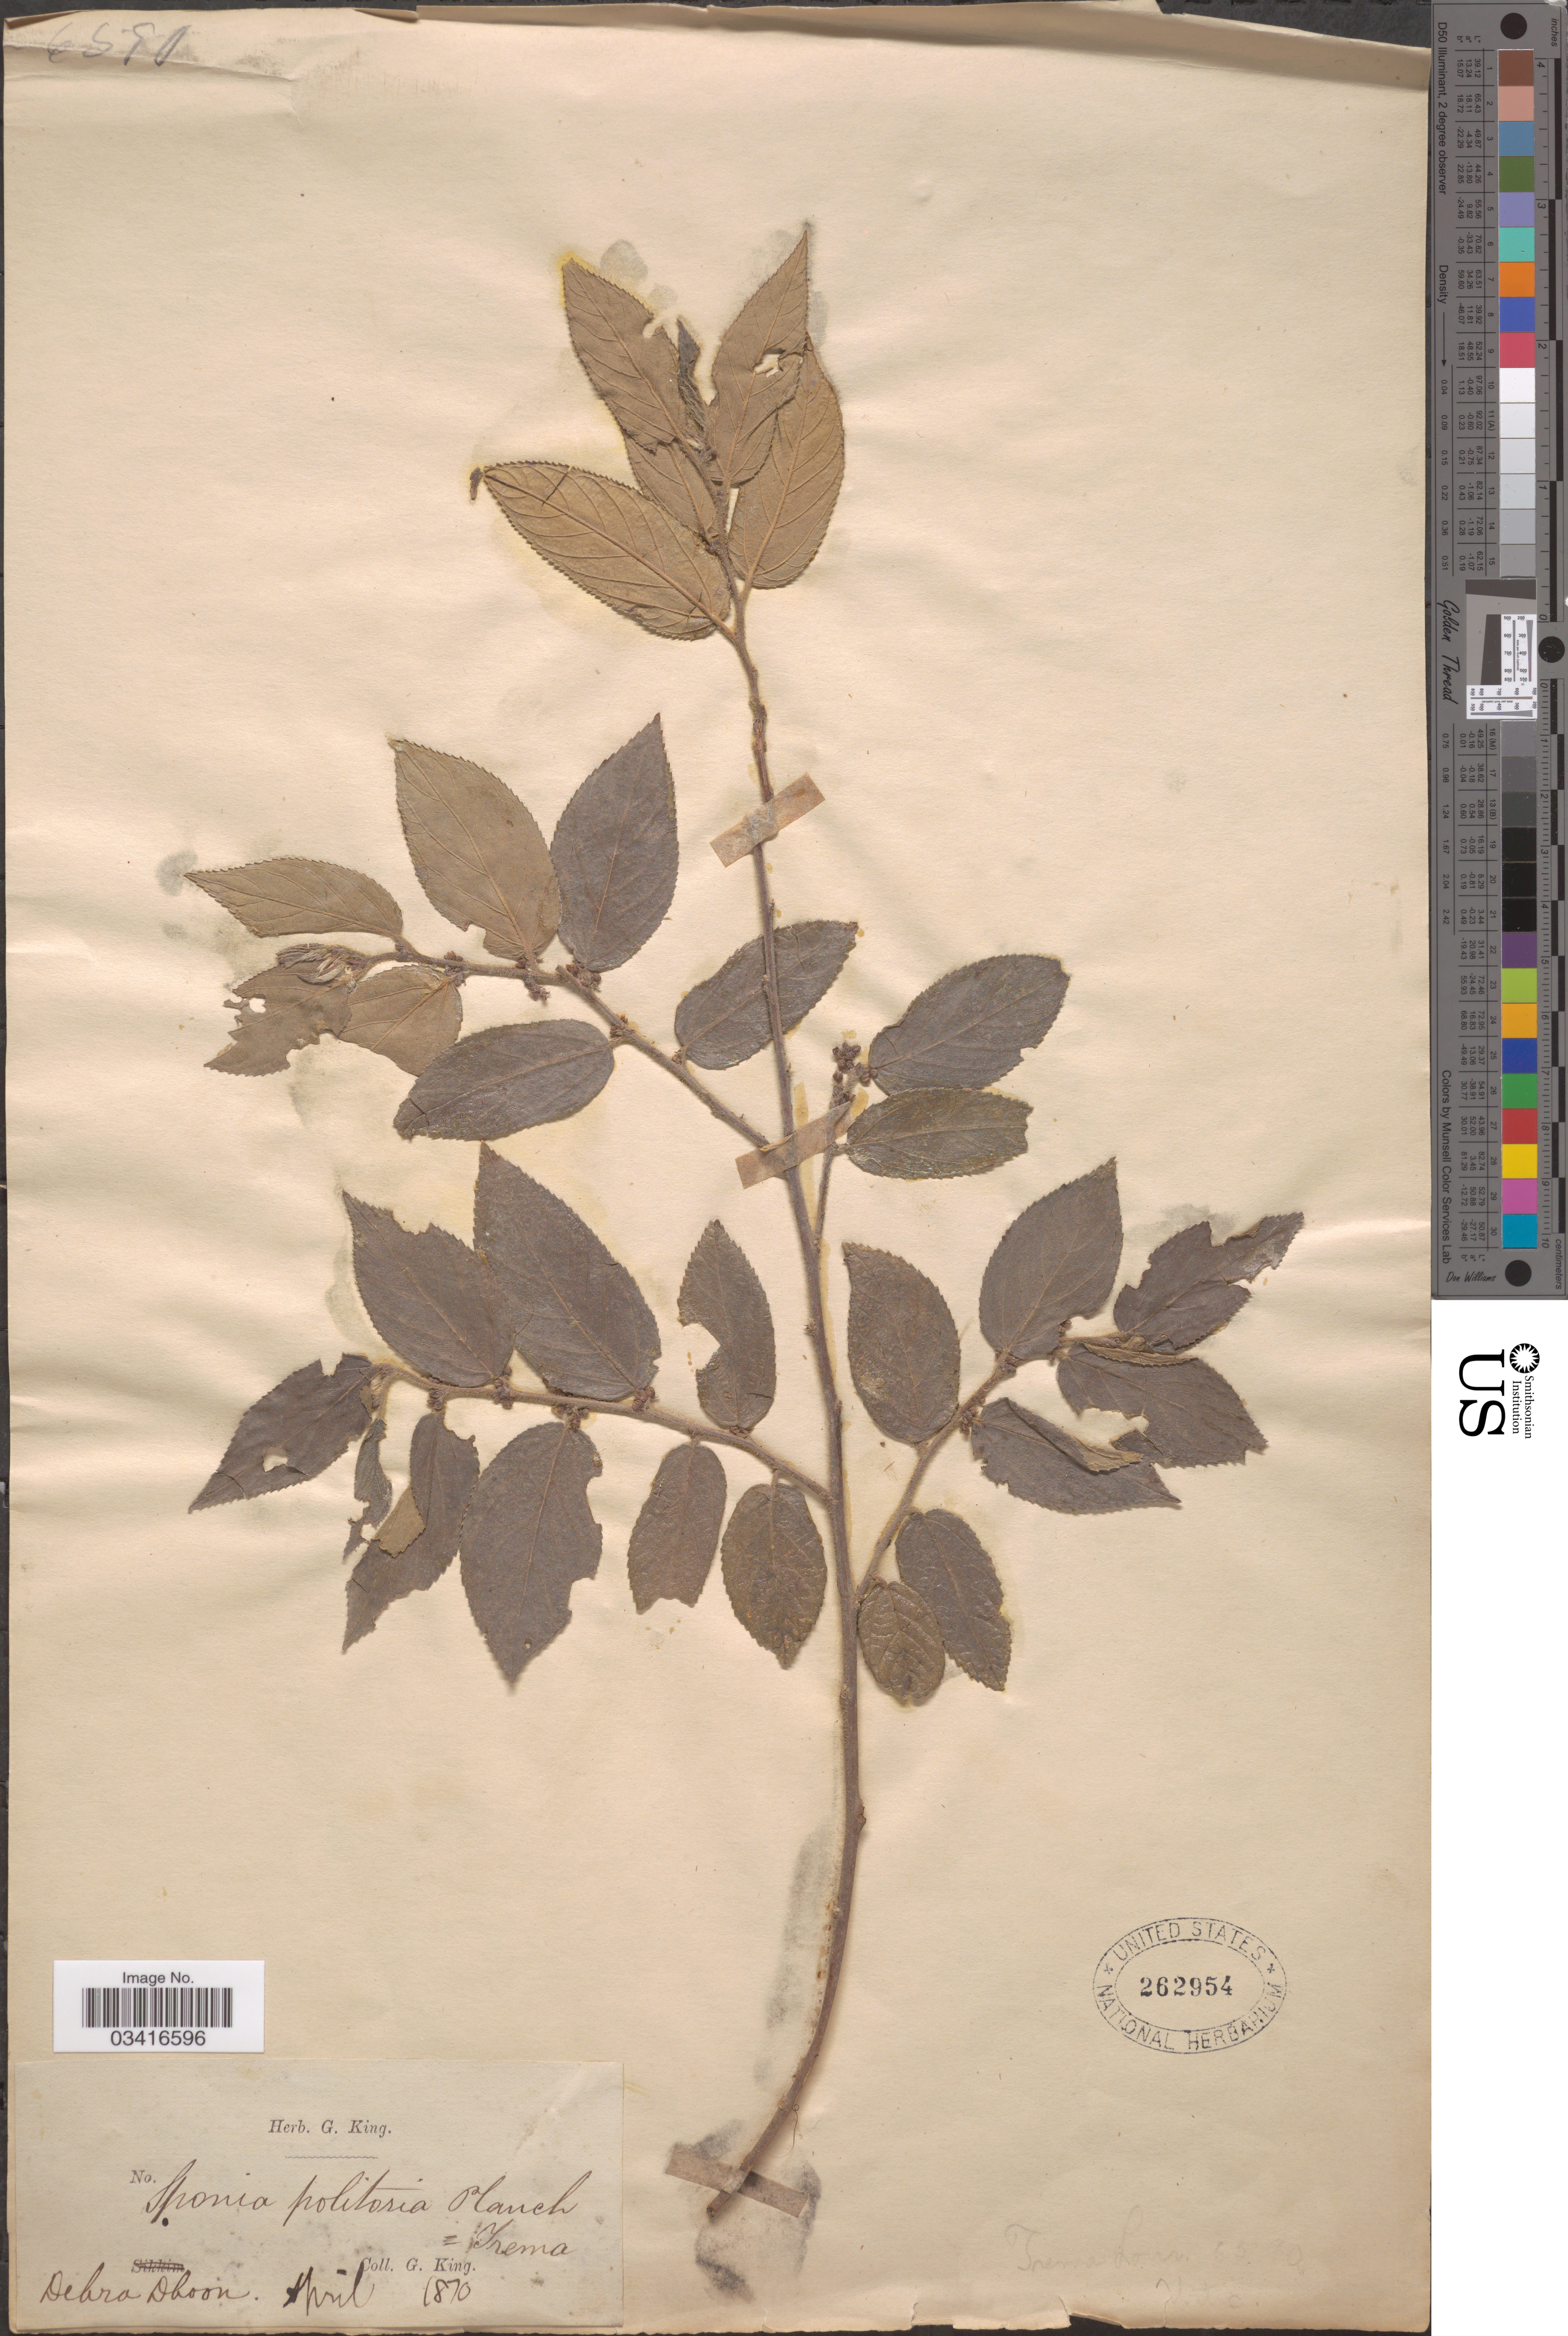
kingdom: Plantae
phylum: Tracheophyta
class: Magnoliopsida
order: Rosales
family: Cannabaceae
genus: Trema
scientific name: Trema politoria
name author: (Planch.) Blume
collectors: G. King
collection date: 1870-04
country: India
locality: Dehra Dhoon.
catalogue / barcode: US 262954